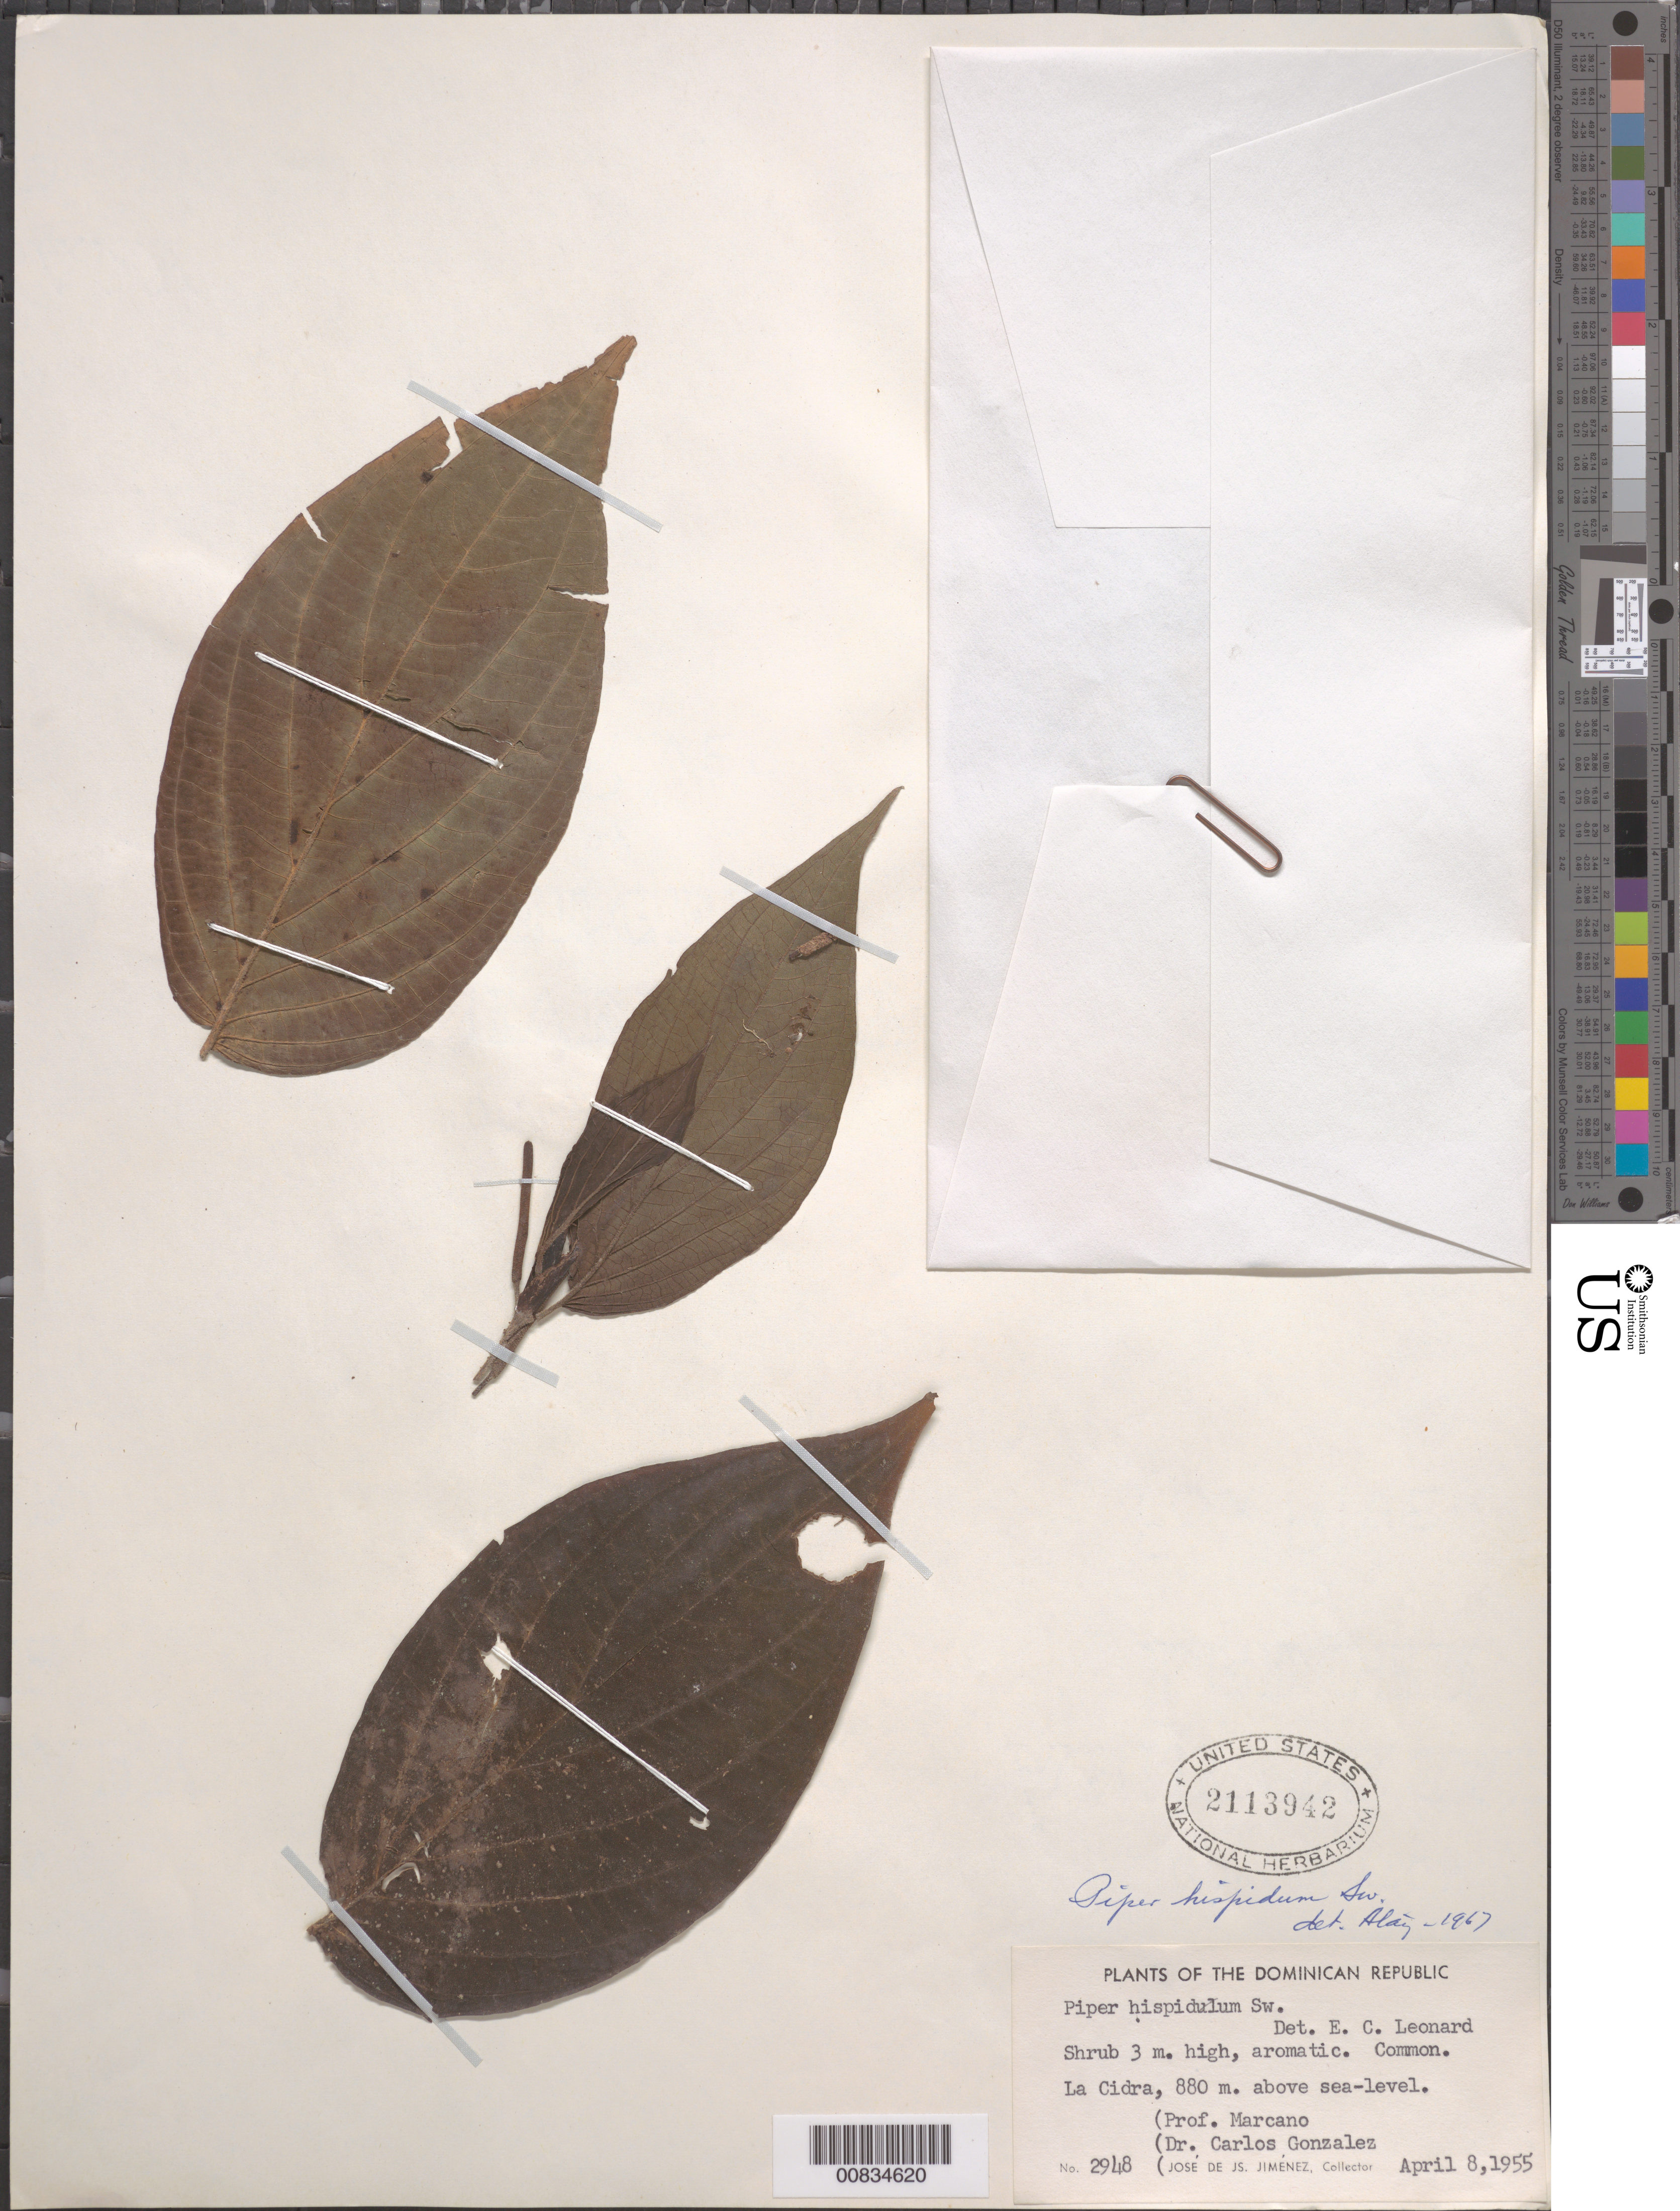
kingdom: Plantae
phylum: Tracheophyta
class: Magnoliopsida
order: Piperales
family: Piperaceae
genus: Piper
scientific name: Piper hispidum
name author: Sw.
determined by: Liogier, Alain H.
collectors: J. J. Jiménez, E. J. Marcano F. & C. Gonzalez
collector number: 2948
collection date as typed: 08 Apr 1955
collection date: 1955-04-08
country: Dominican Republic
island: Hispaniola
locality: La Cidra.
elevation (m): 880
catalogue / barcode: US 2113942